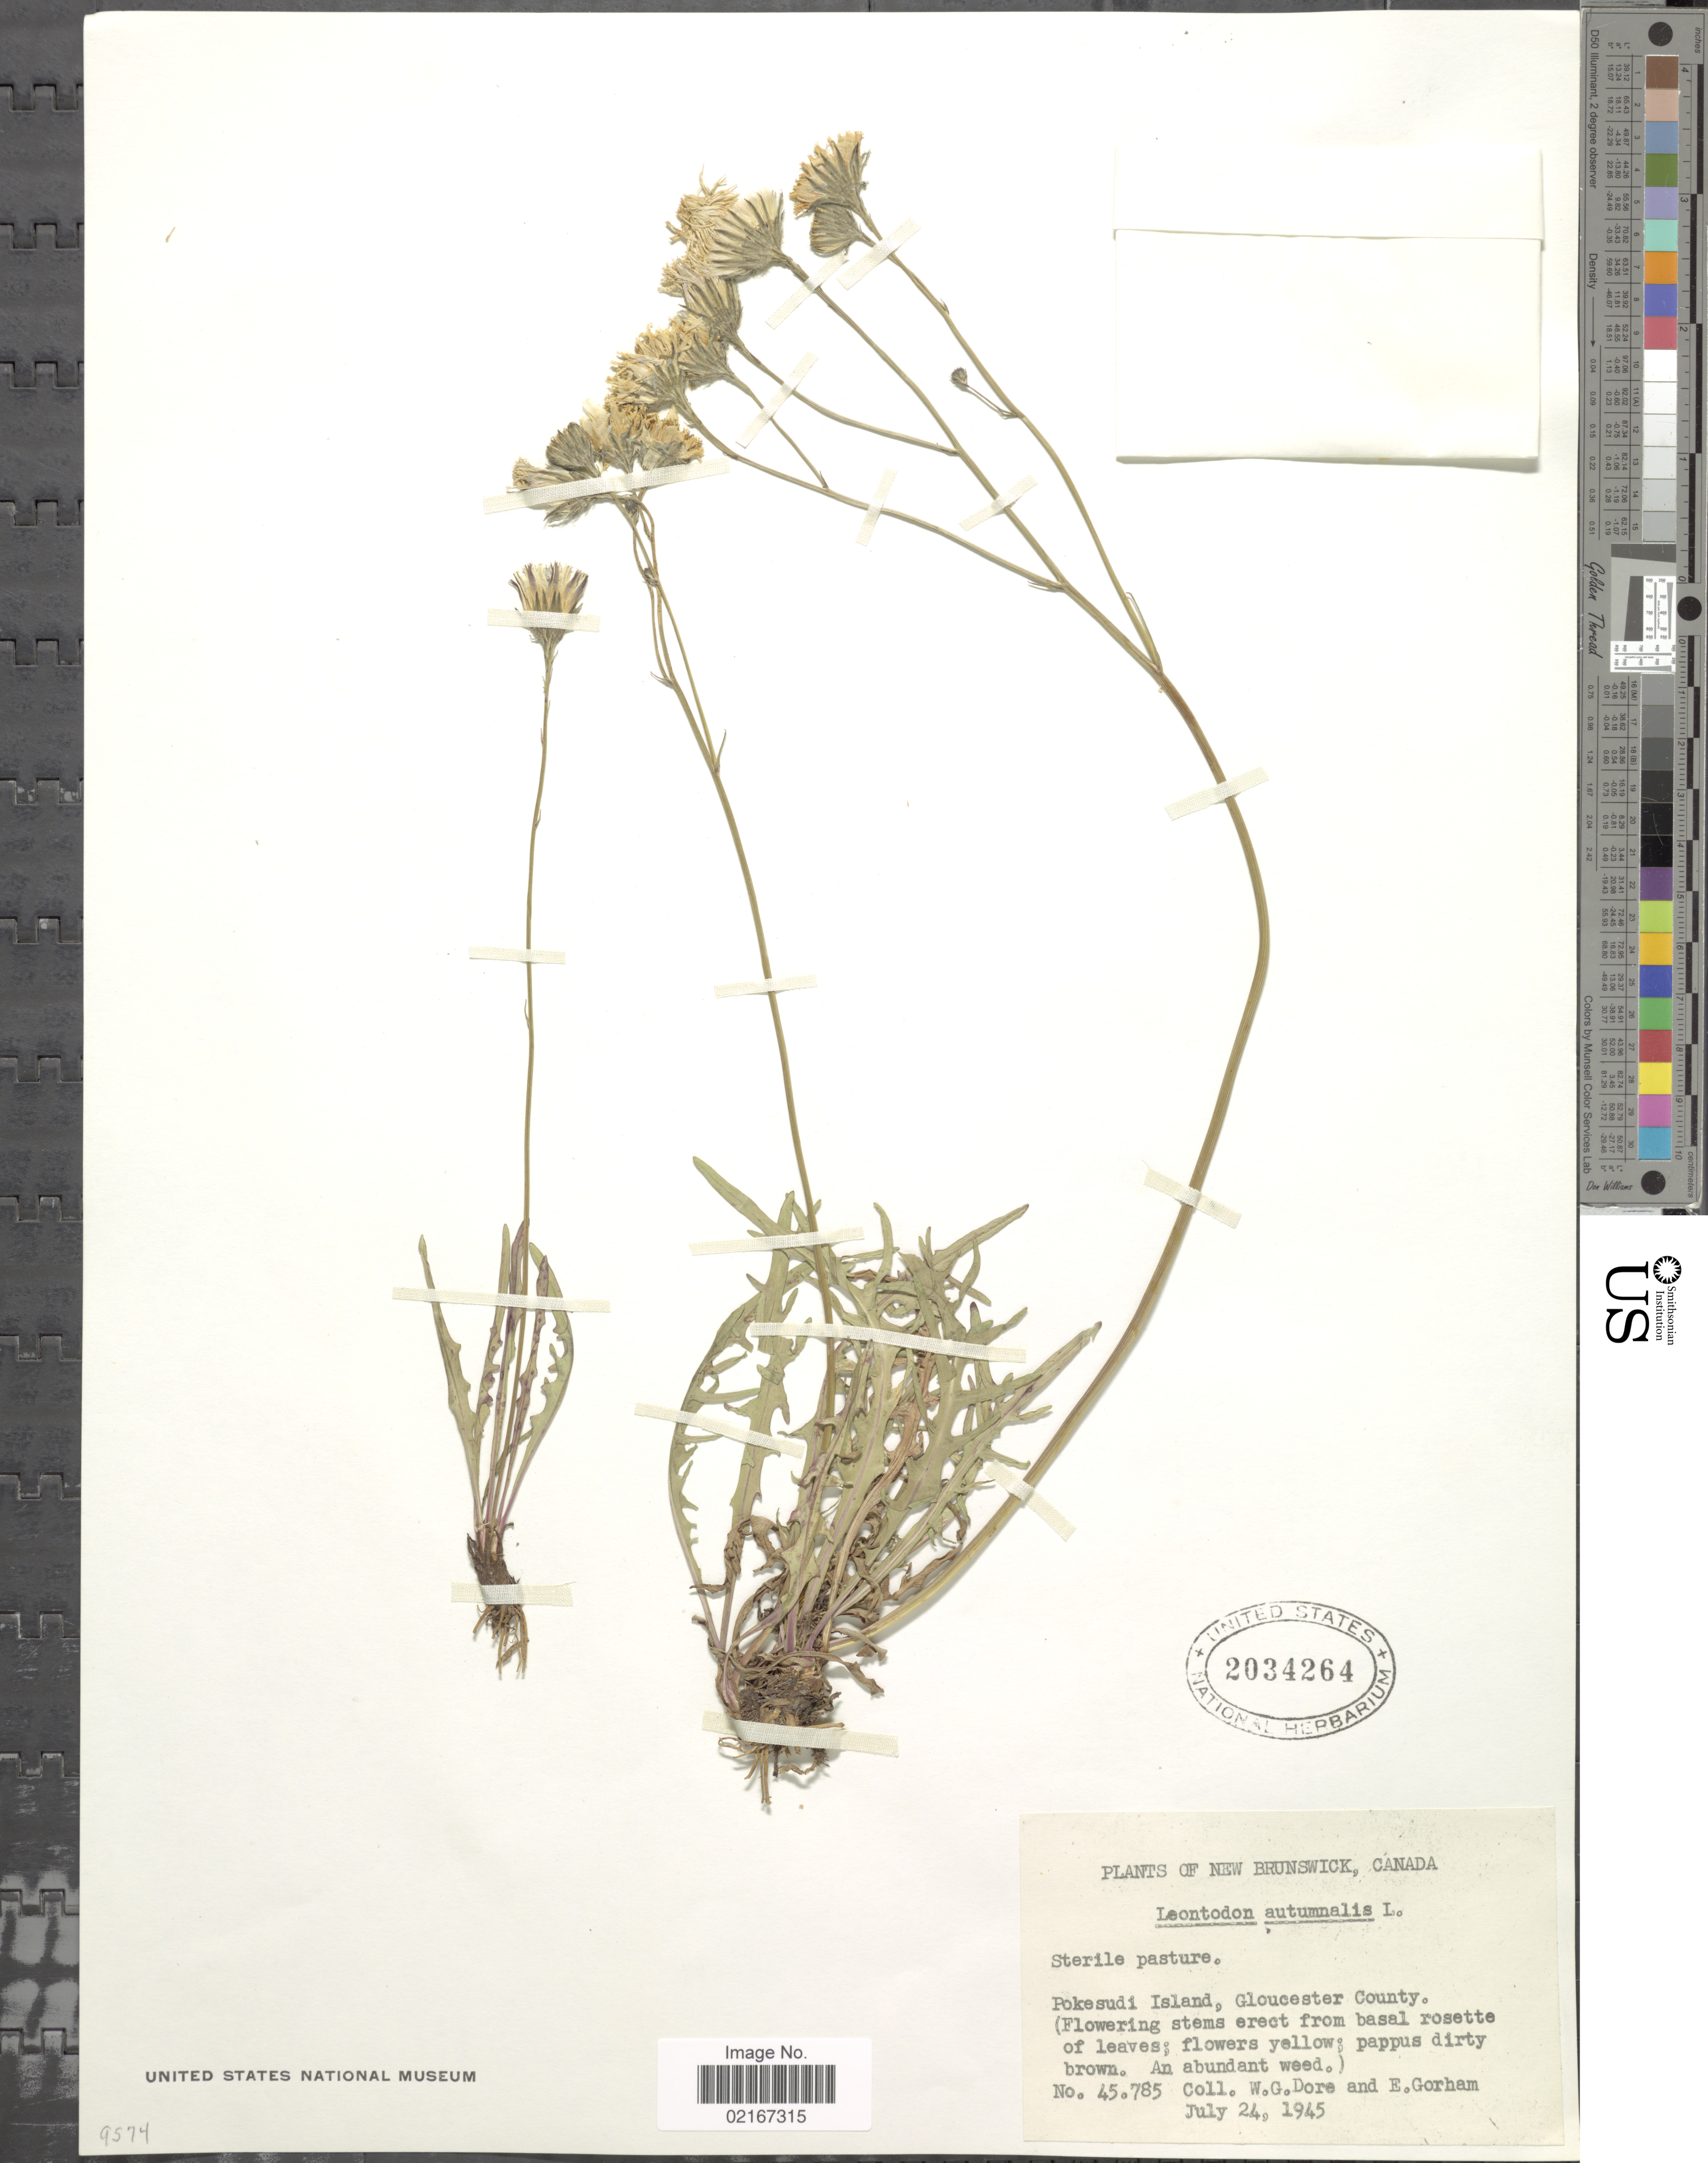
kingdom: Plantae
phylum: Tracheophyta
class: Magnoliopsida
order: Asterales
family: Asteraceae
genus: Scorzoneroides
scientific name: Scorzoneroides autumnalis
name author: (L.) Moench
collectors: W. Dore & E. Gorham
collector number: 45785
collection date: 1945-07-24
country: Canada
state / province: New Brunswick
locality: Pokesudi Island, Gloucester County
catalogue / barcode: US 2034264